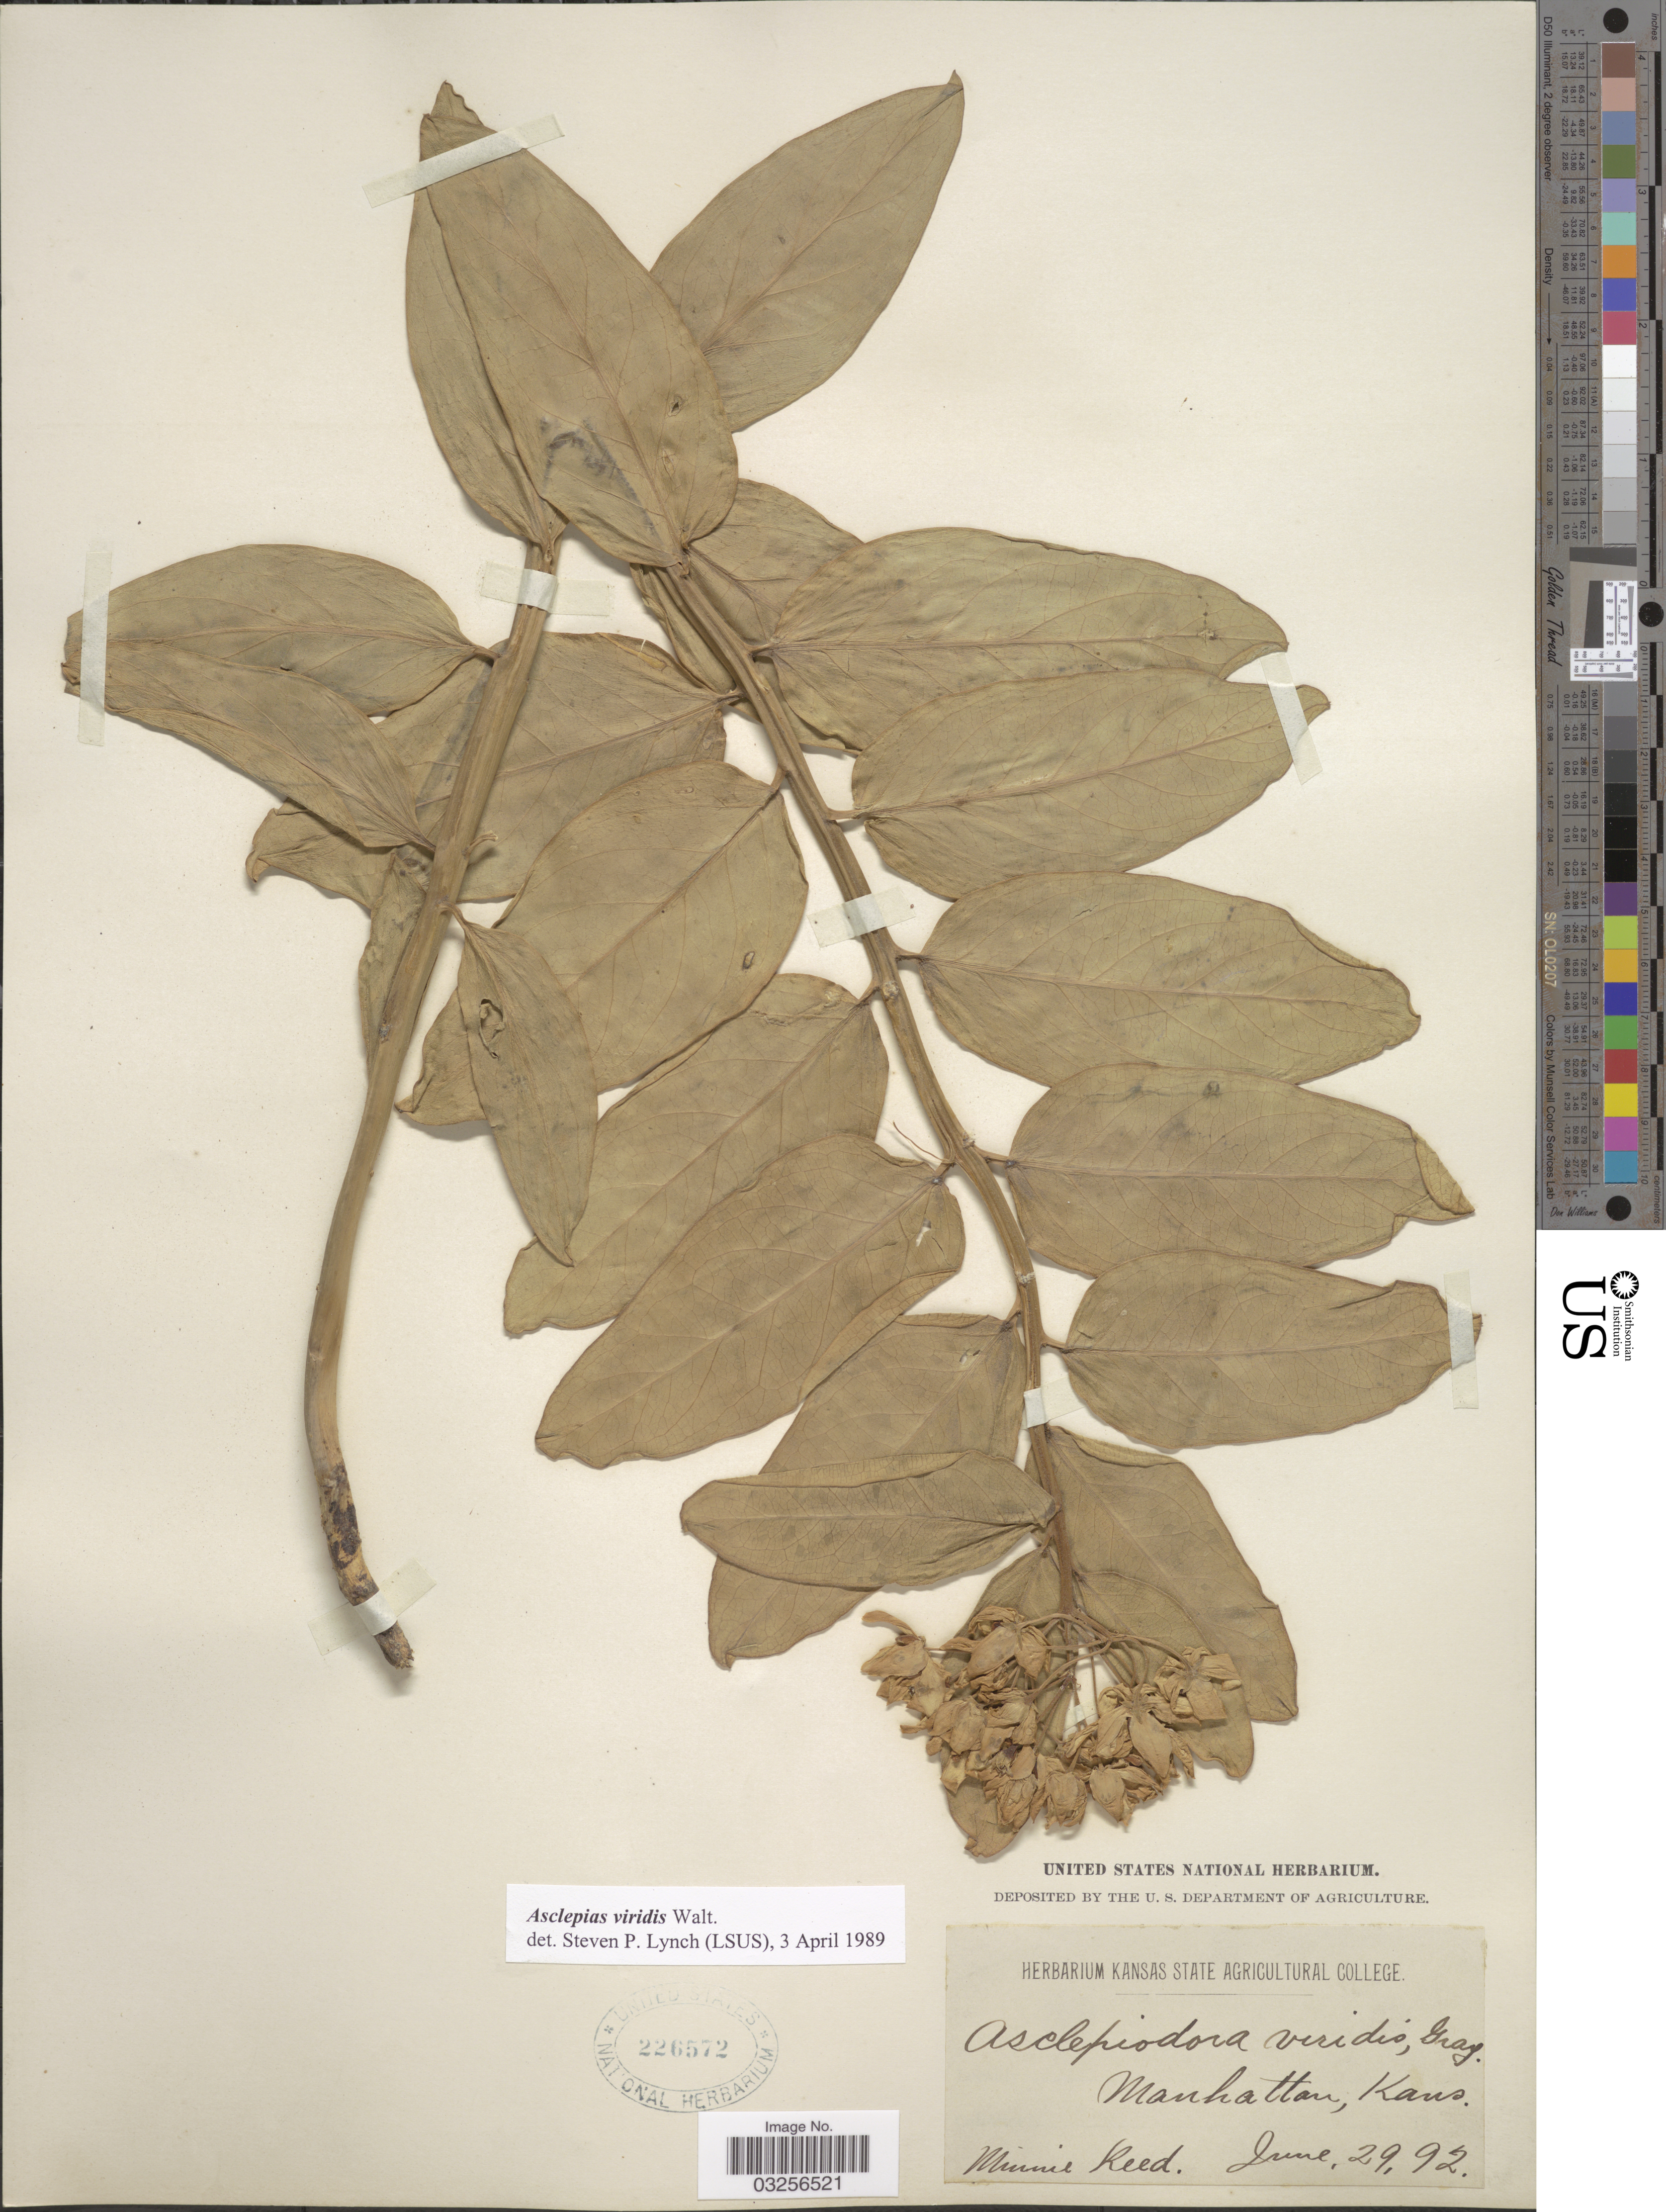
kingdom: Plantae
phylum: Tracheophyta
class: Magnoliopsida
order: Gentianales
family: Apocynaceae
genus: Asclepias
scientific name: Asclepias viridis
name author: Walter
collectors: M. Reed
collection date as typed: Transcribed d/m/y: 29/6/92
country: United States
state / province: Kansas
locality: Manhattan, Kans.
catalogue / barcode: US 226572